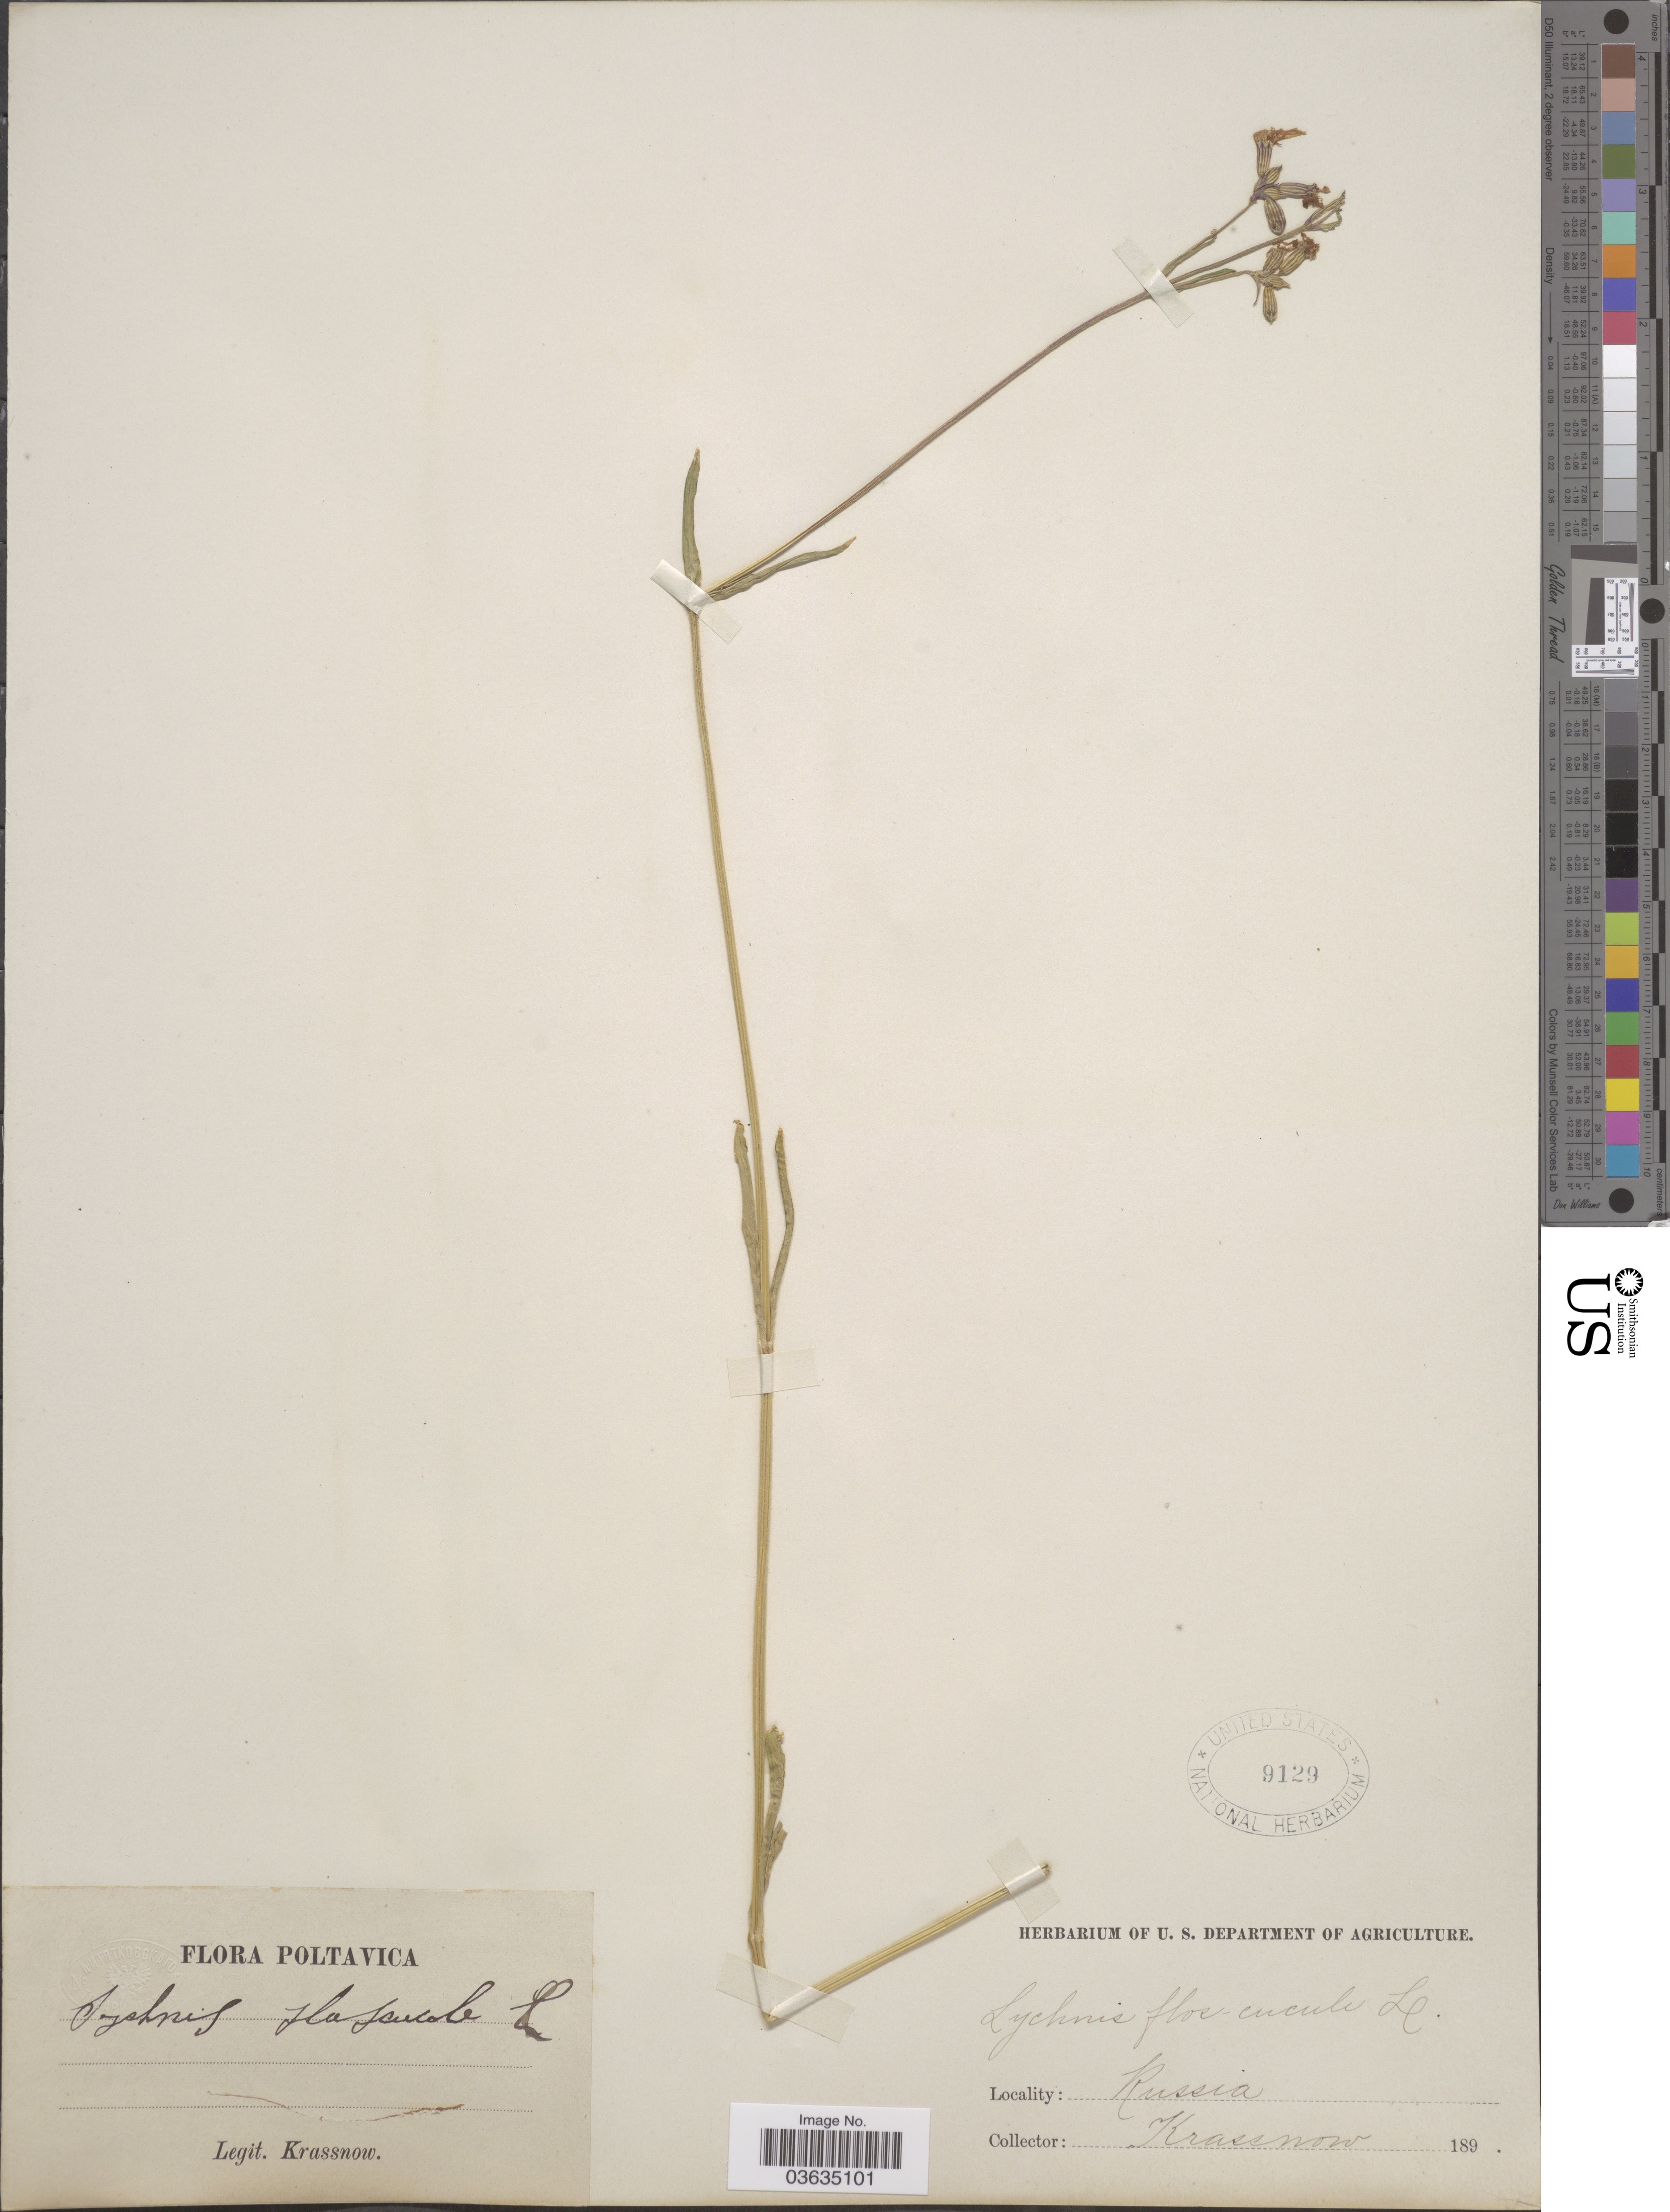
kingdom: Plantae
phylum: Tracheophyta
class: Magnoliopsida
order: Caryophyllales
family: Caryophyllaceae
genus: Silene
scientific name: Silene flos-cuculi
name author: (L.) Greuter & Burdet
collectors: -. Krassnow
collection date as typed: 189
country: Ukraine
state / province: Poltava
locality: Poltavica. Russia.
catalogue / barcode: US 9129